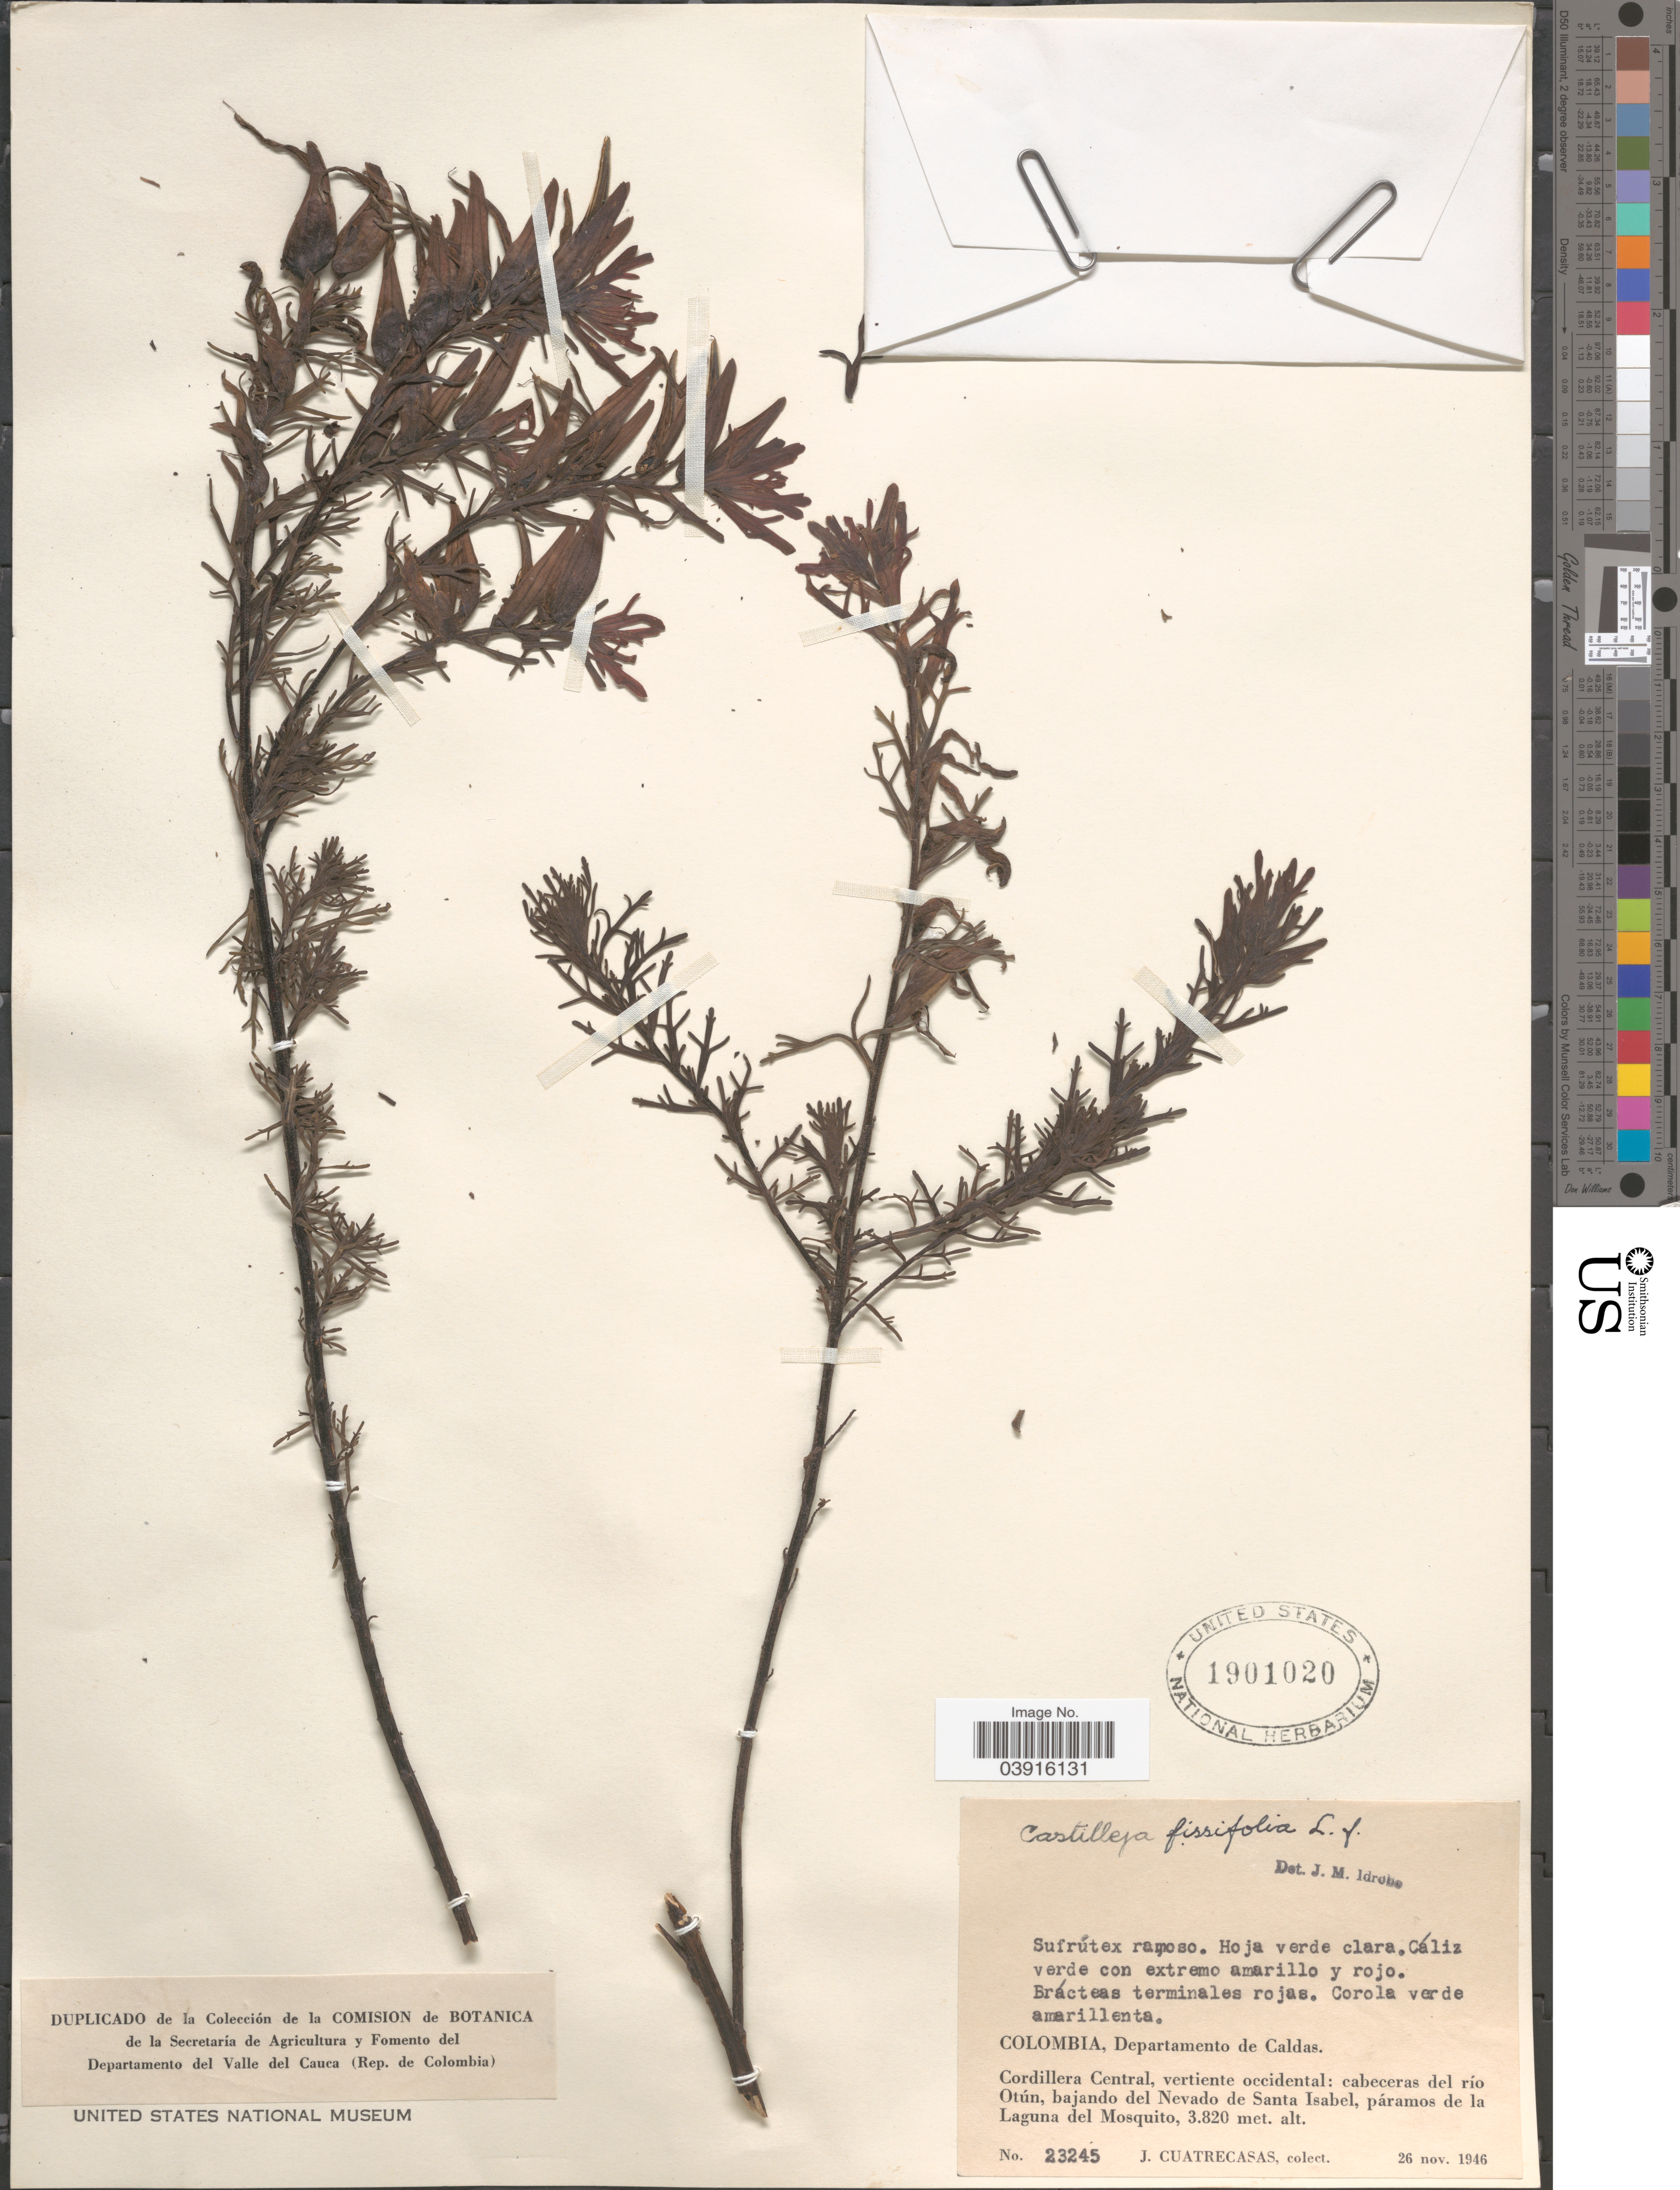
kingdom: Plantae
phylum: Tracheophyta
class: Magnoliopsida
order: Lamiales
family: Orobanchaceae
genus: Castilleja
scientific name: Castilleja fissifolia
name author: L. f.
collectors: J. Cuatrecasas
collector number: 23245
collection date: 1946-11-26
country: Colombia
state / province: Caldas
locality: Department of Caldas. Cordillera Central, vertiente occidental: cabeceras del río Otún, bajando del Nevado de Santa Isabel, páramos de la Laguna del Mosquito.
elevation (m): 3820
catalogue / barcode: US 1901020